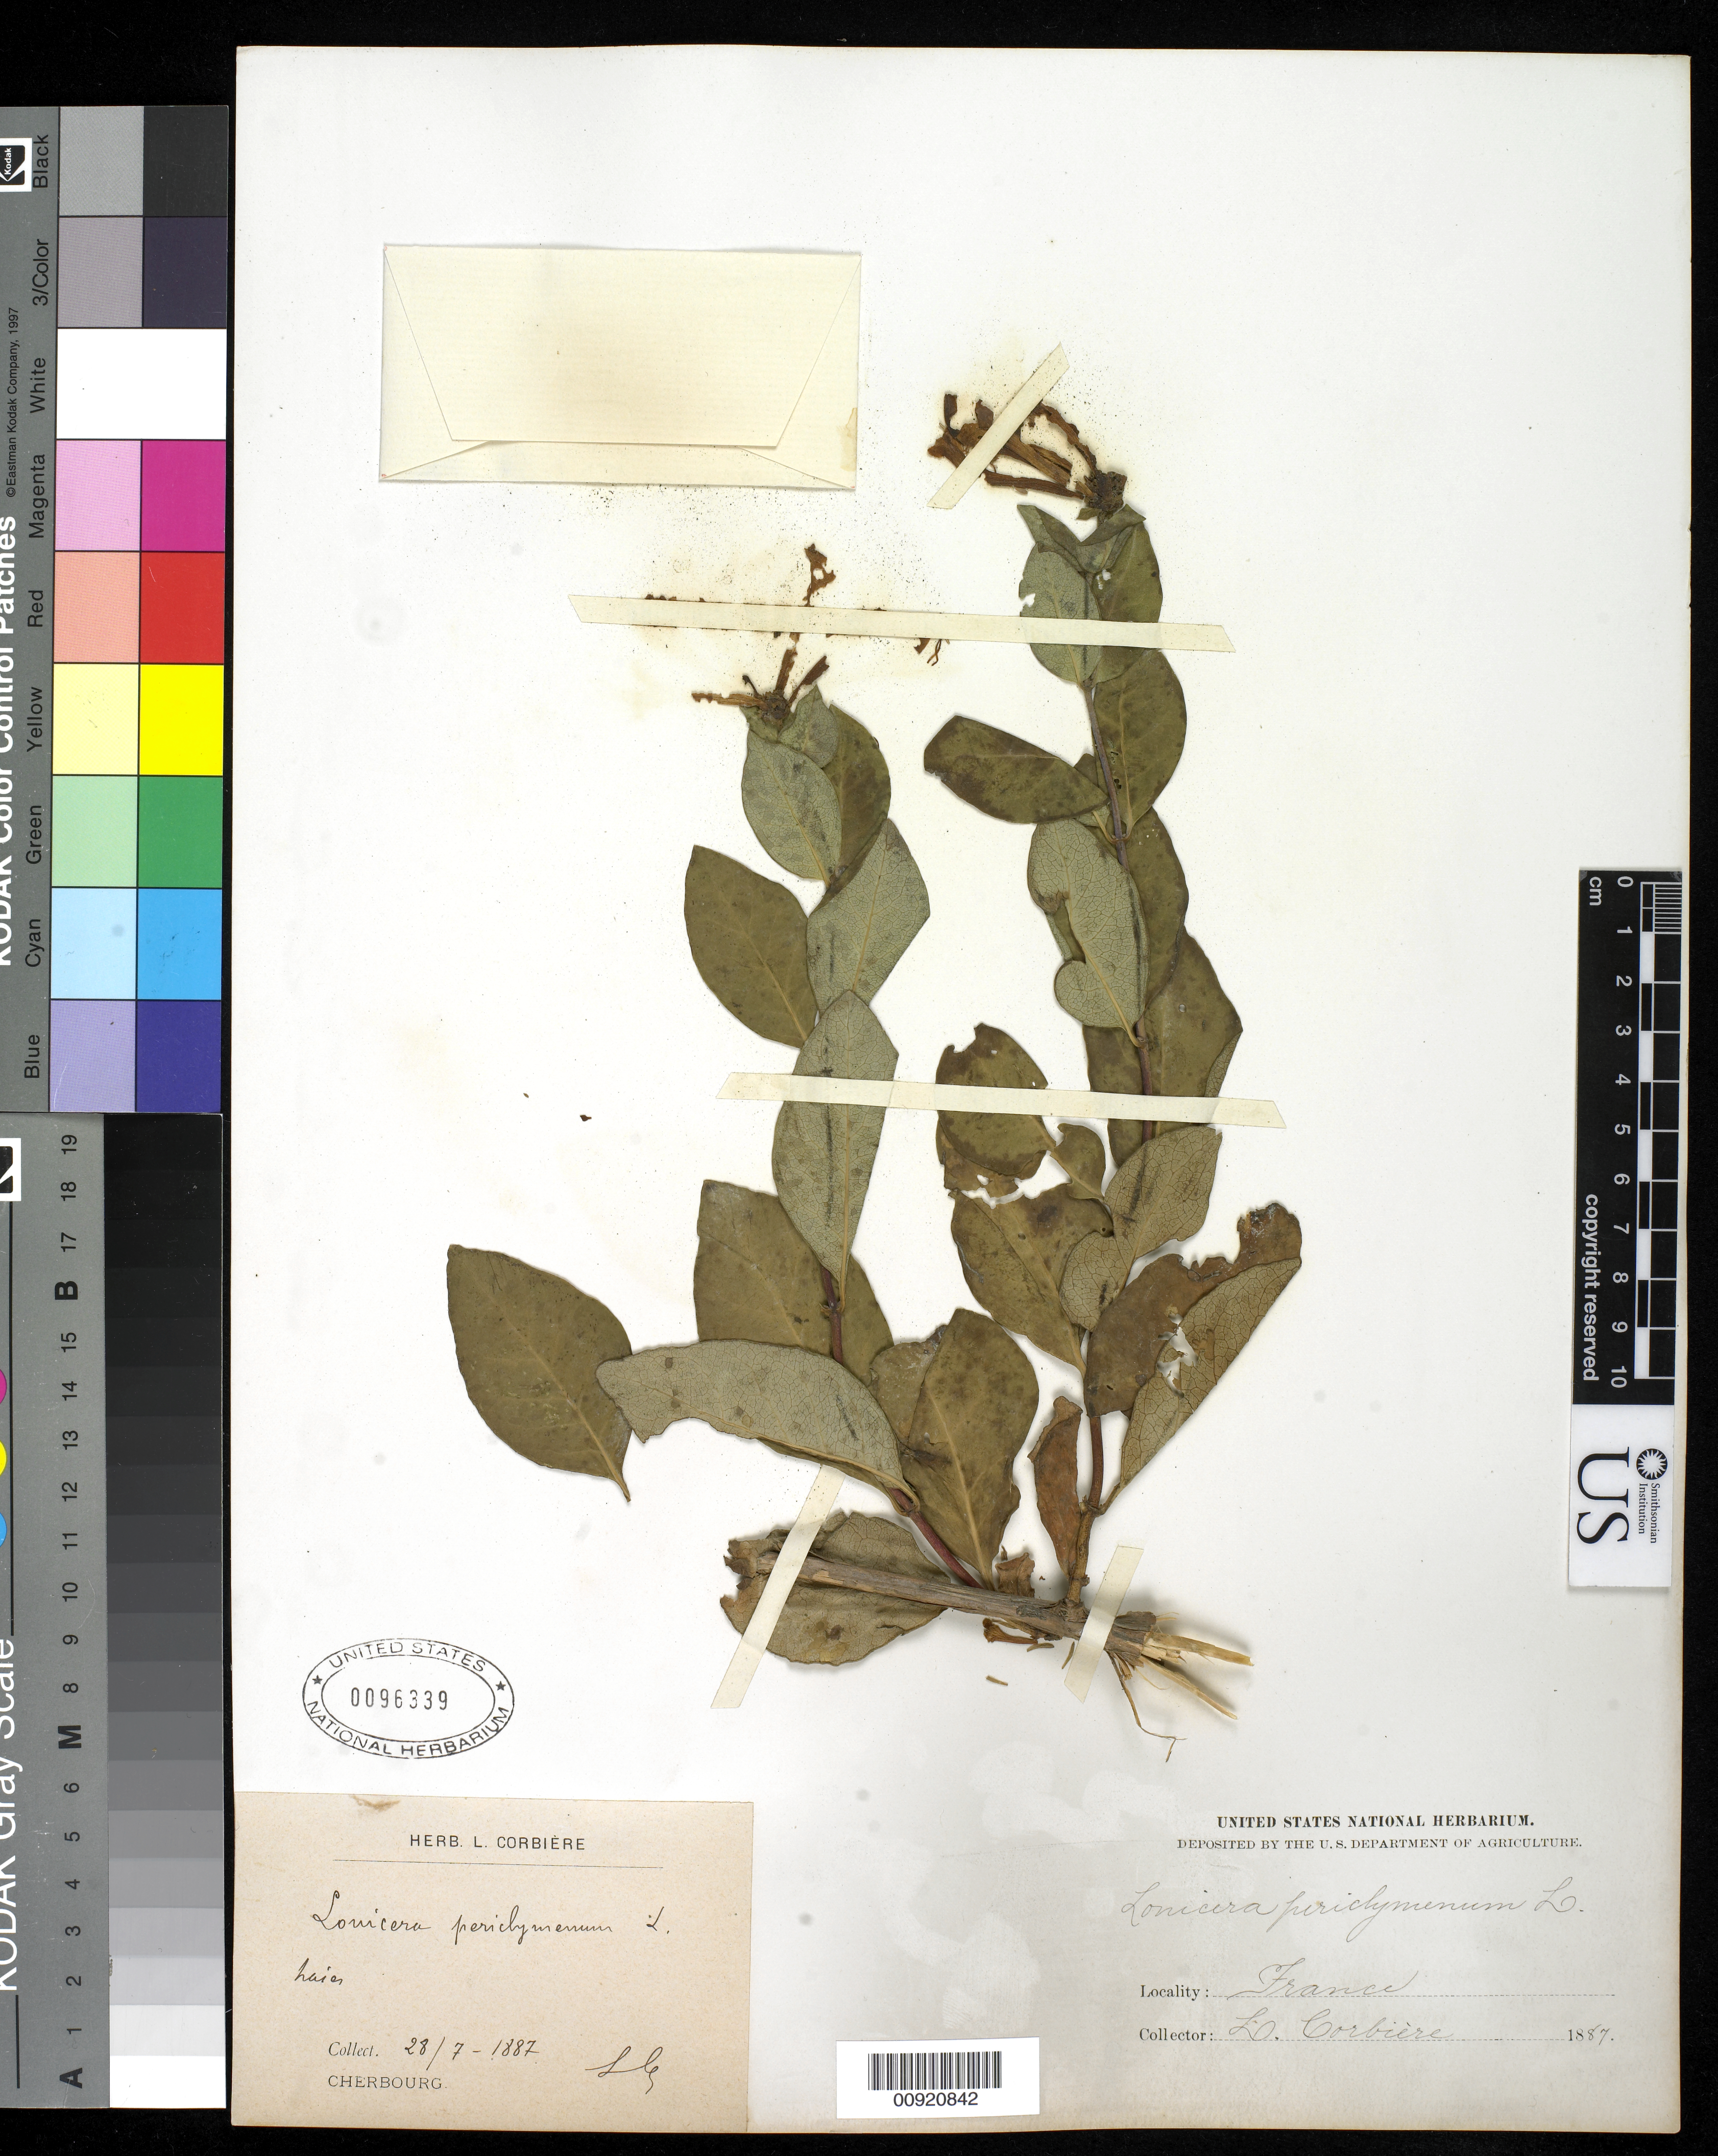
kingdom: Plantae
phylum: Tracheophyta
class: Magnoliopsida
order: Dipsacales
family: Caprifoliaceae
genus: Lonicera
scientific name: Lonicera periclymenum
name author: L.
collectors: L. Corbière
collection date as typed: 28 Jul 1887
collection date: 1887-07-28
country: France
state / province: Normandie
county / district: Manche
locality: Cherbourg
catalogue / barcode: US 96339